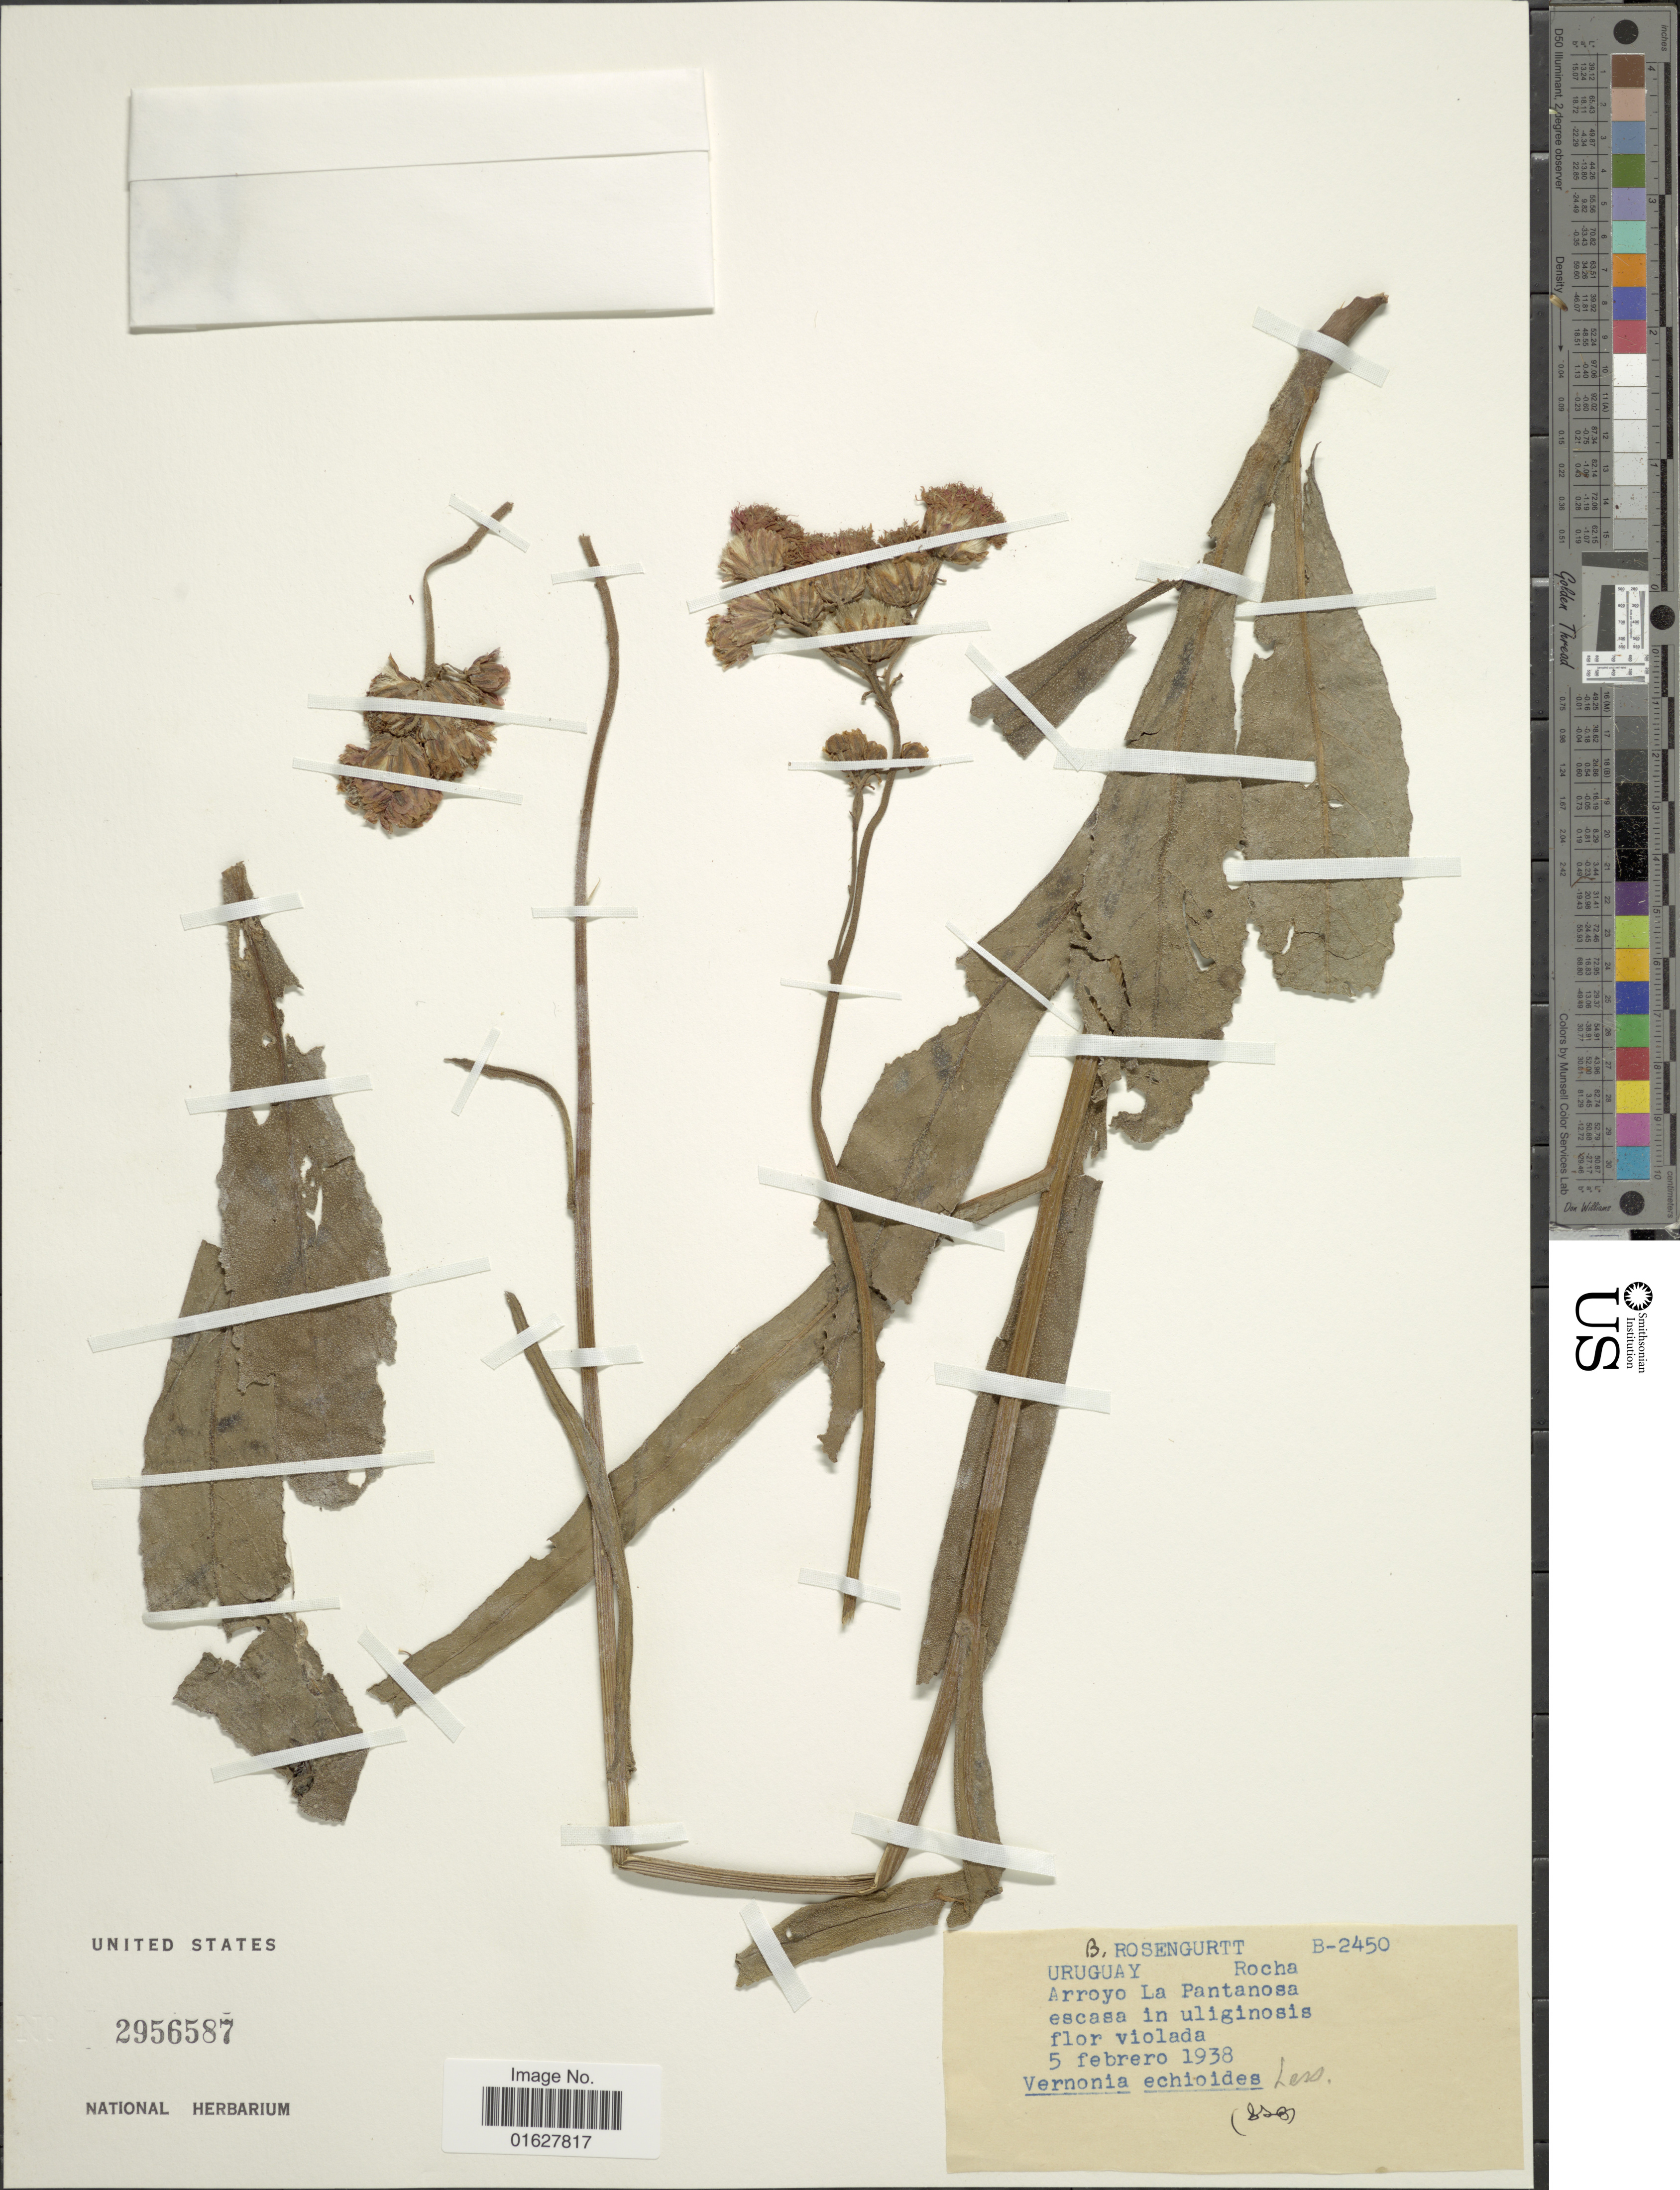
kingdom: Plantae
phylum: Tracheophyta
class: Magnoliopsida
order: Asterales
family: Asteraceae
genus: Vernonia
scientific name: Vernonia echioides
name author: Less.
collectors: B. Rosengurtt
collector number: B-2450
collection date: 1938-02-05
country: Uruguay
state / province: Rocha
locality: Uruguay. Rocha. Arroyo La Pantanosa escasa in uliginosis flor violada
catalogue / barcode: US 2956587